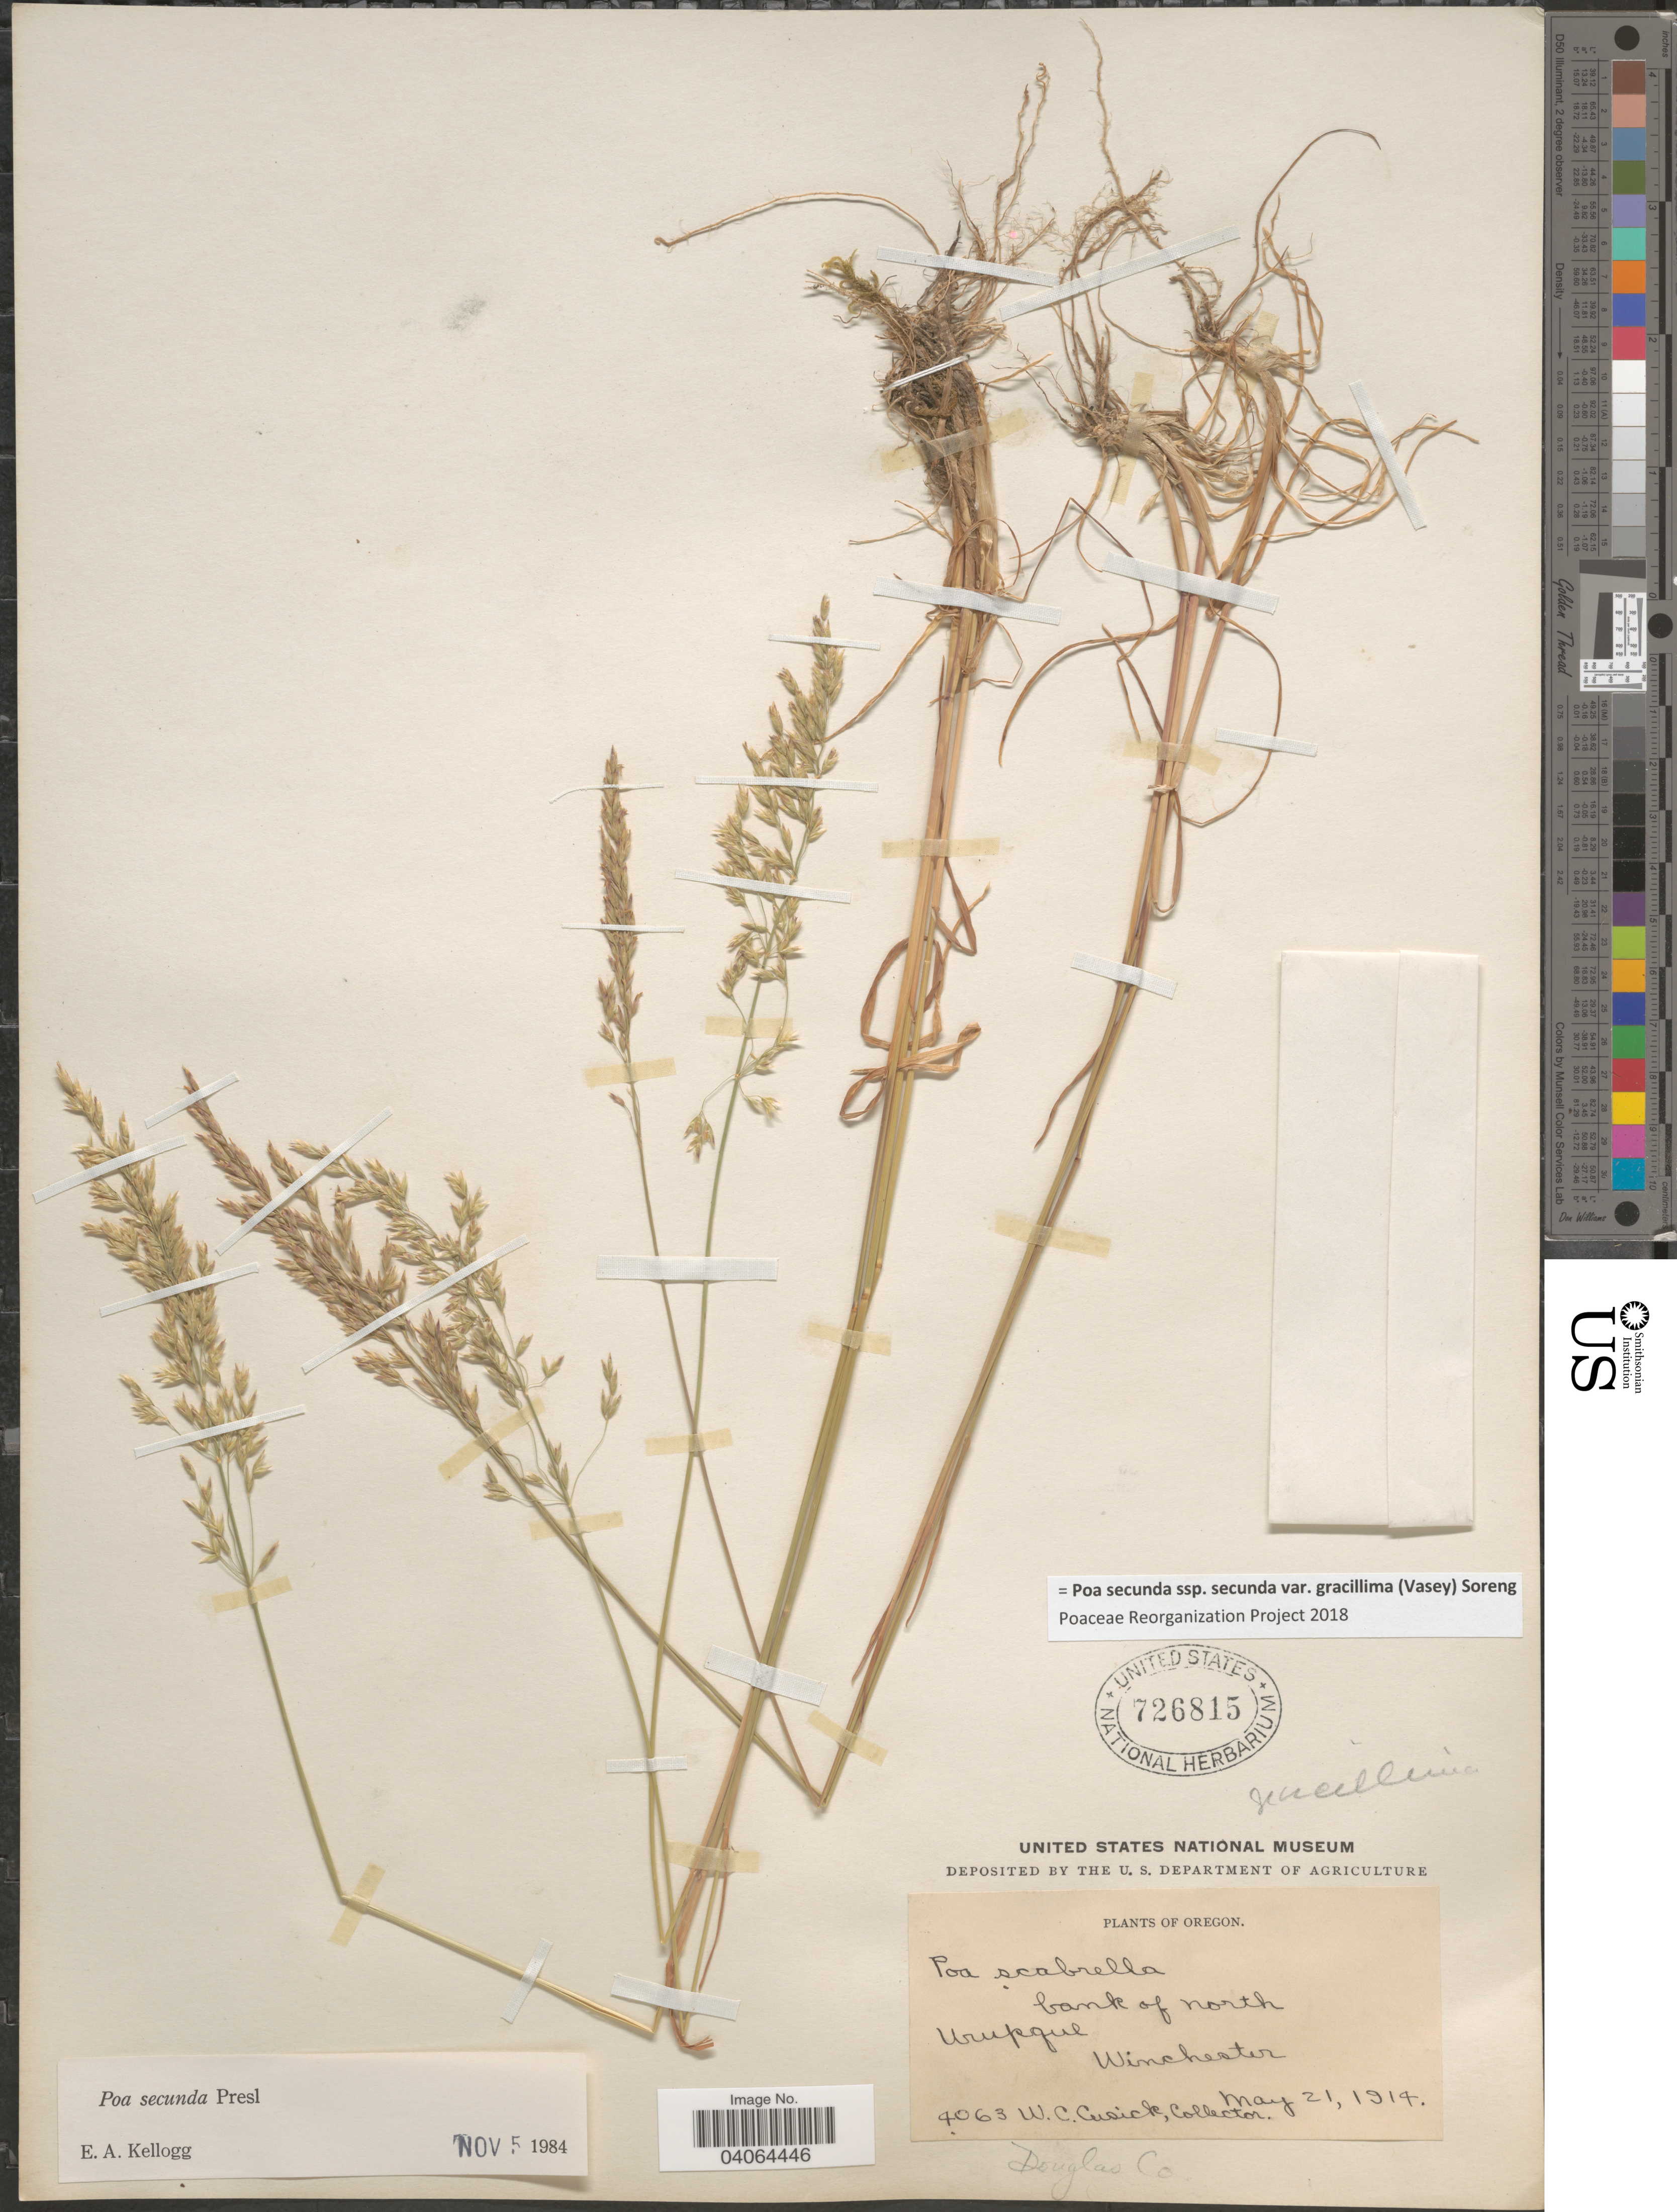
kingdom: Plantae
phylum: Tracheophyta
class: Liliopsida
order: Poales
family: Poaceae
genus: Poa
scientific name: Poa secunda subsp. secunda var. gracillima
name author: (Vasey) Soreng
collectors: W. C. Cusick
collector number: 4063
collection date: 1914-05-21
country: United States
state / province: Oregon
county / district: Douglas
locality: Bank of north Umpque Winchester. Douglas Co.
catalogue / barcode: US 726815